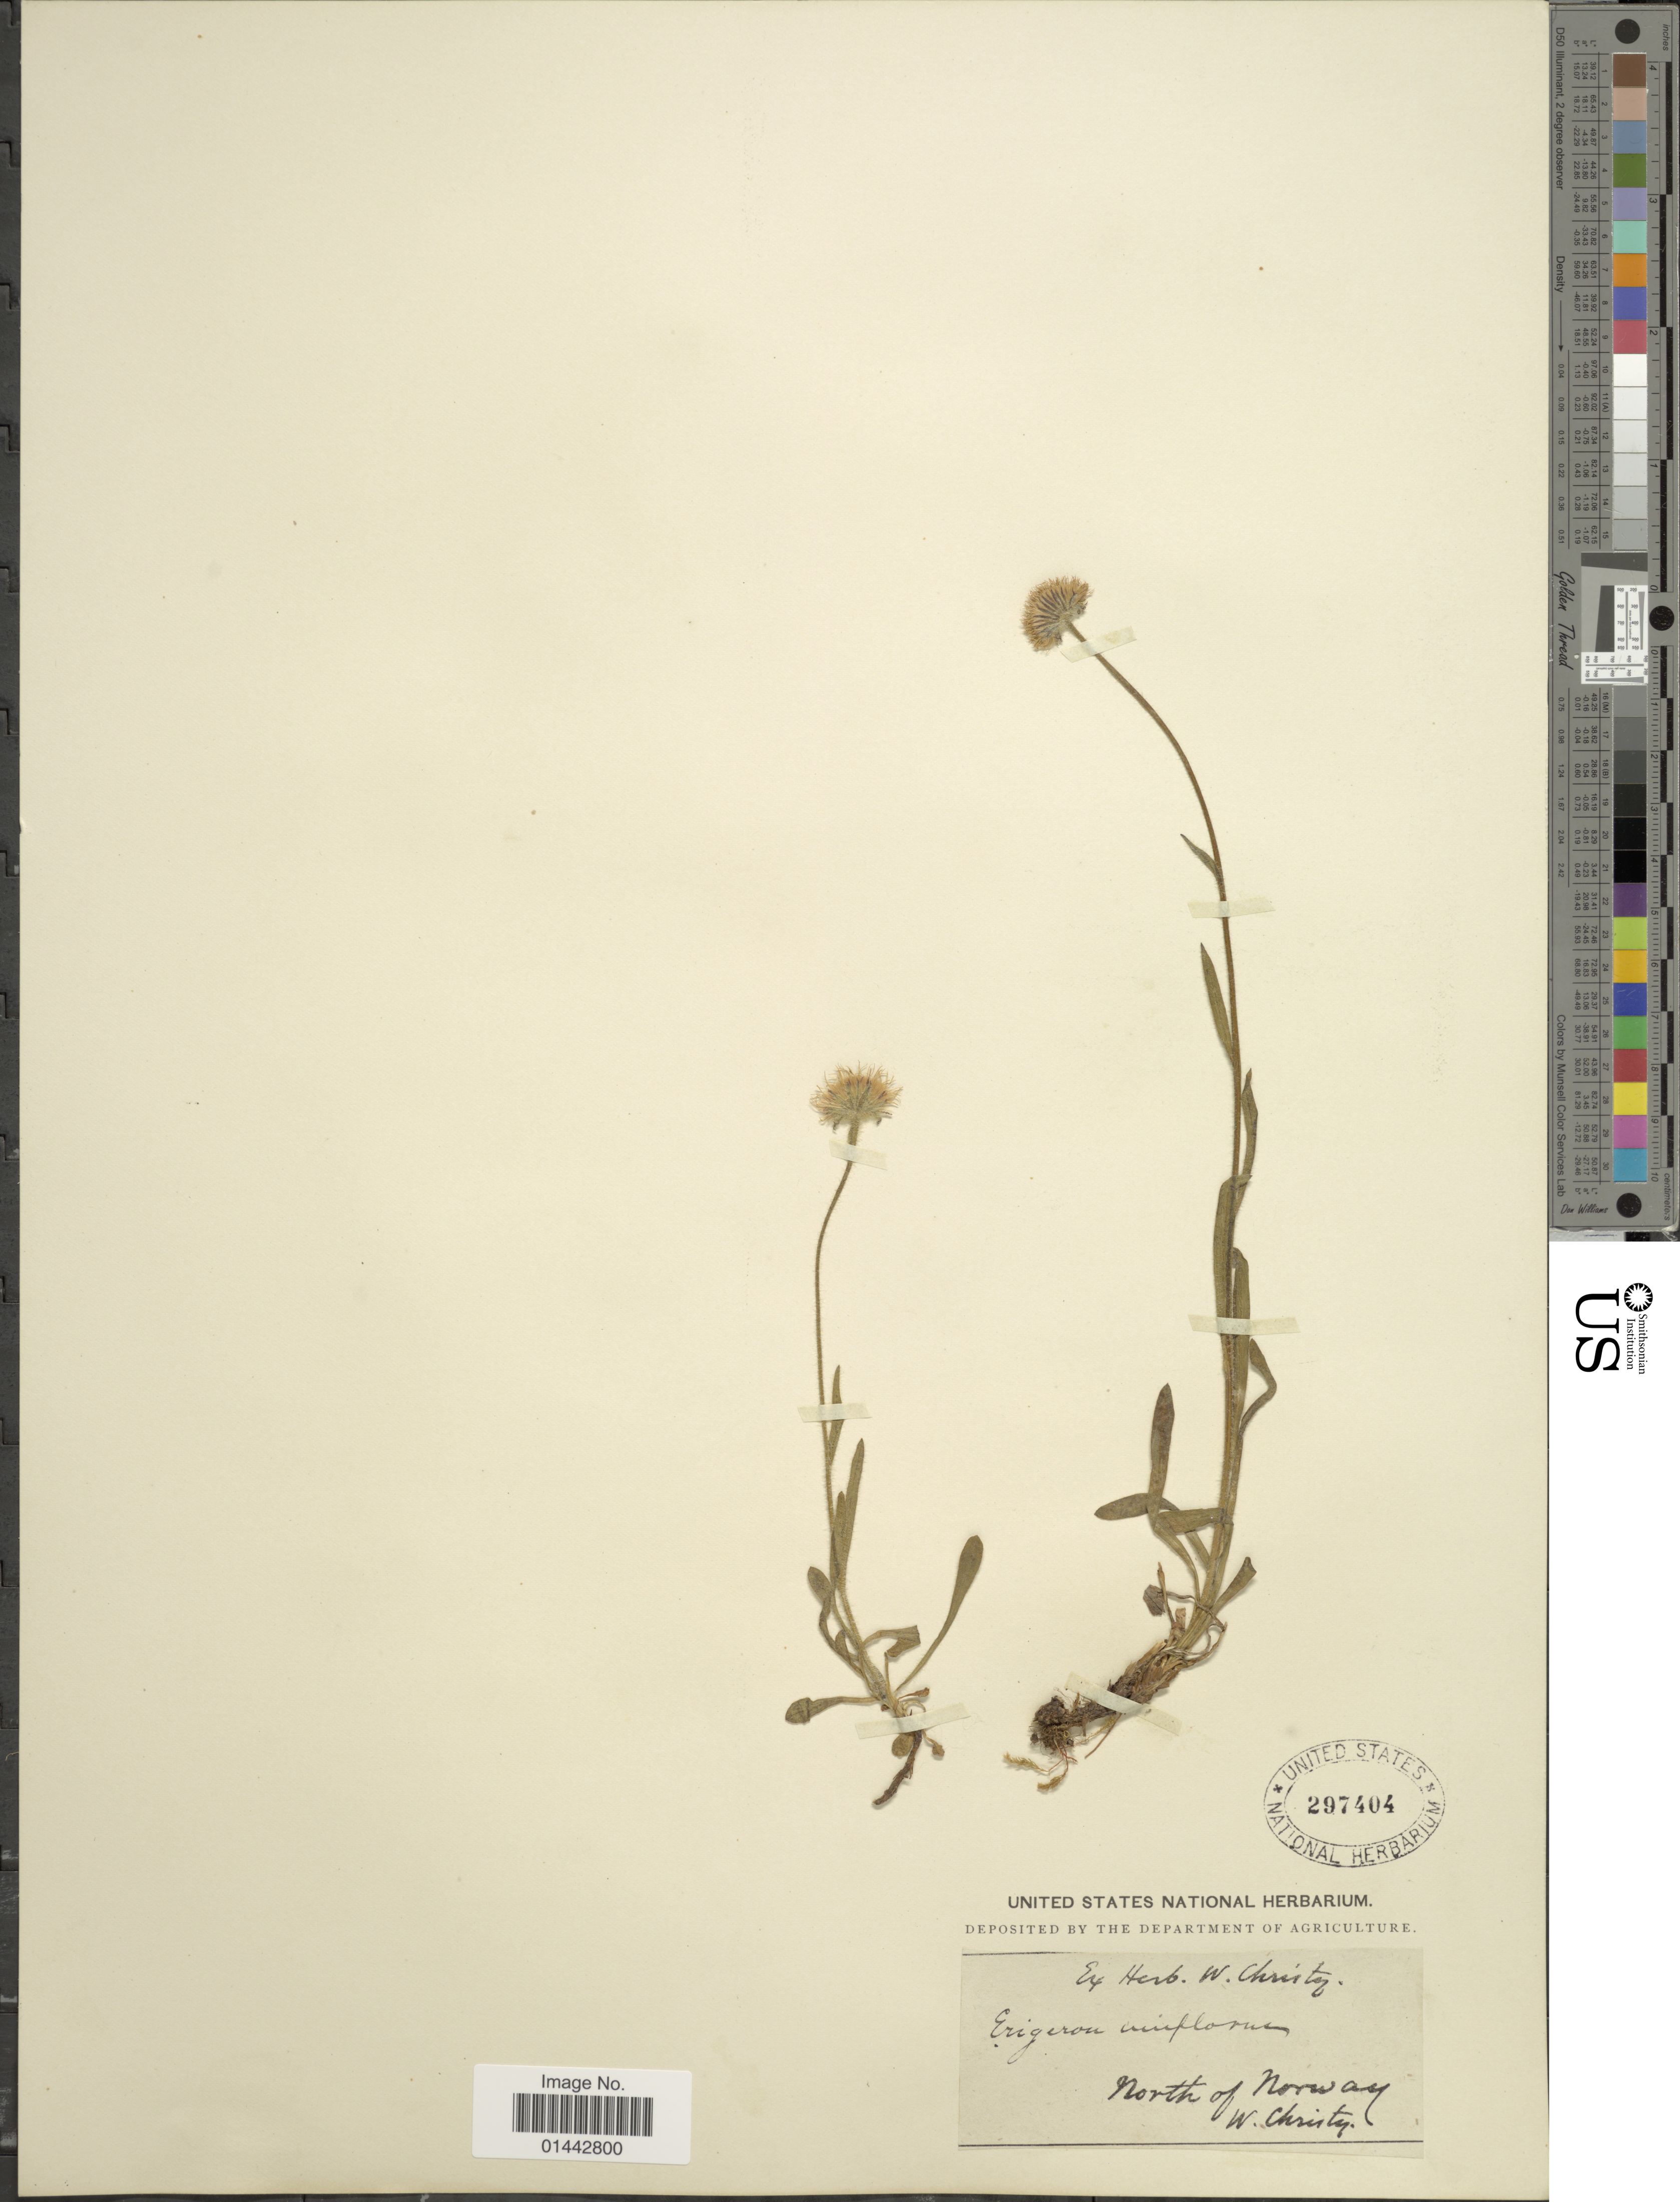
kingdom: Plantae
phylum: Tracheophyta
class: Magnoliopsida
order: Asterales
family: Asteraceae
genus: Erigeron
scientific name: Erigeron uniflorus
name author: L.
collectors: W. Christy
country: Norway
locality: North of Norway.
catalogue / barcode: US 297404